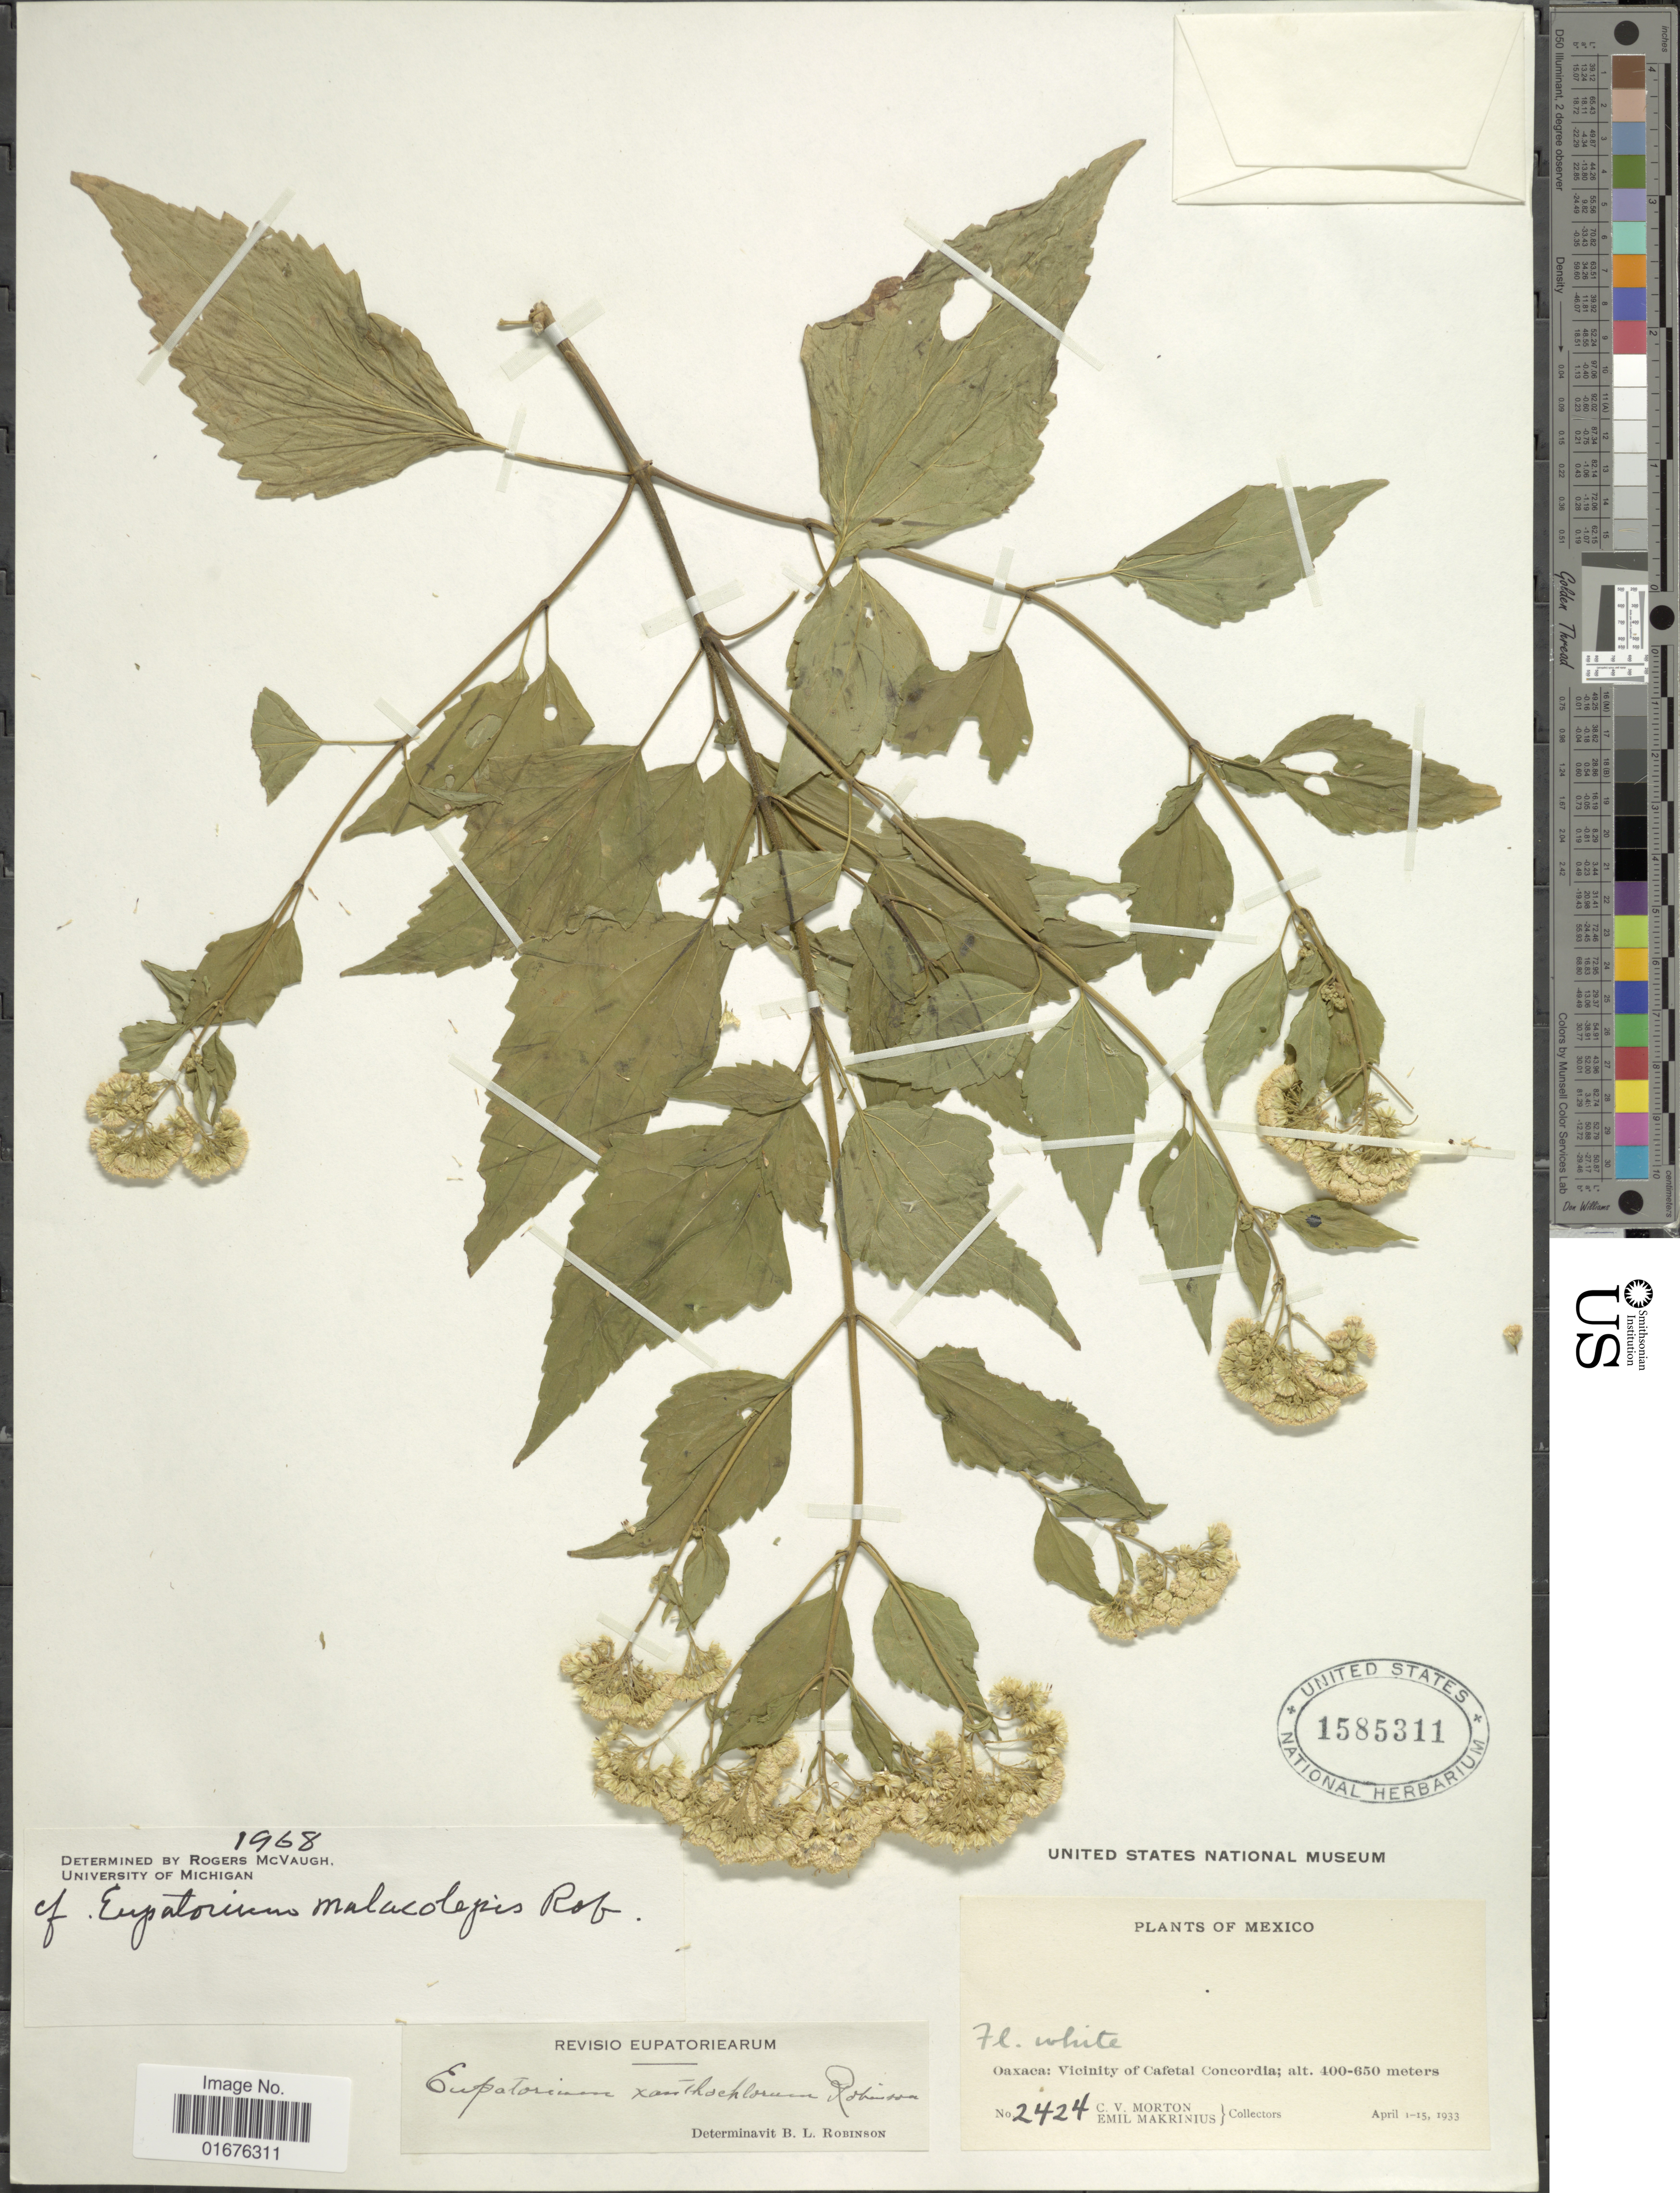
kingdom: Plantae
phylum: Tracheophyta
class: Magnoliopsida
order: Asterales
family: Asteraceae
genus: Ageratina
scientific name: Ageratina malacolepis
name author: (B.L. Rob.) R.M. King & H. Rob.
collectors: C. V. Morton & E. Makrinus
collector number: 2424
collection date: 1933-04-01/1933-04-15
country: Mexico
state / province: Oaxaca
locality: Vicinity of Cafetal Concordia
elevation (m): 400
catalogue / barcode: US 1585311